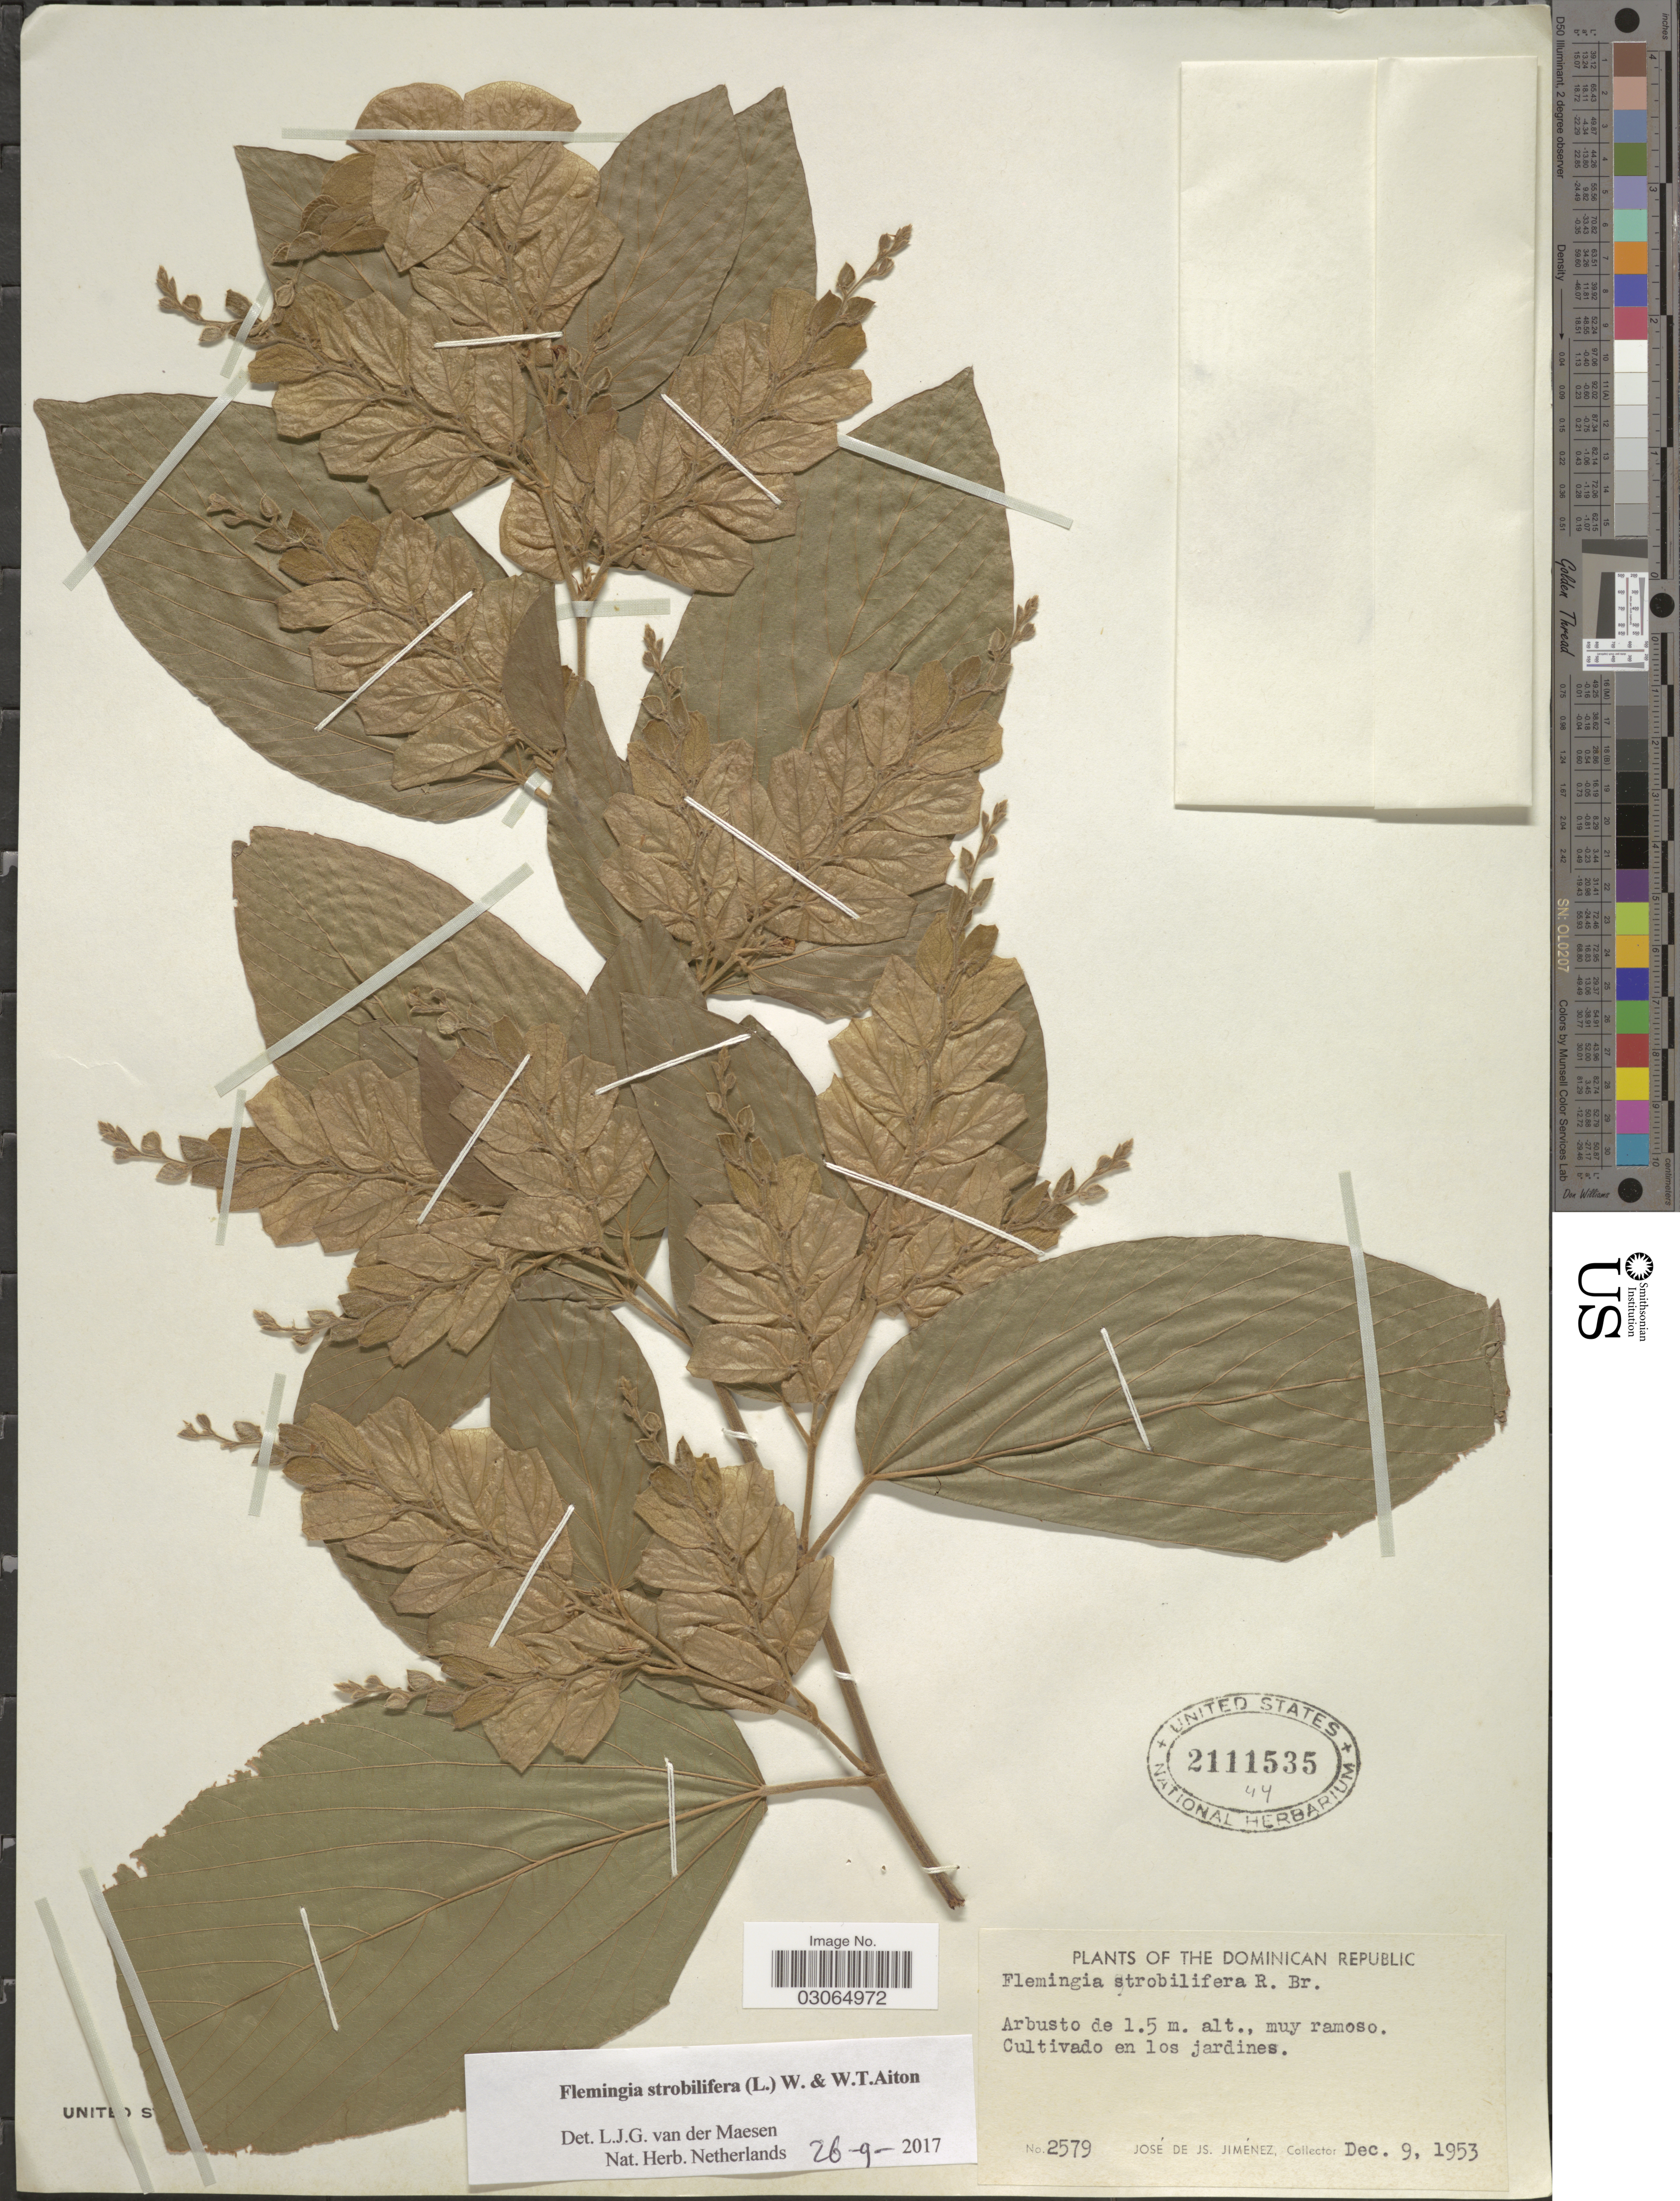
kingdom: Plantae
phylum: Tracheophyta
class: Magnoliopsida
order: Fabales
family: Fabaceae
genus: Flemingia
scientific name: Flemingia strobilifera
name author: (L.) W.T. Aiton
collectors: J. J. Jiménez Almonte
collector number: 2579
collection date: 1953-12-09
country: Dominican Republic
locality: En los jardines.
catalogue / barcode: US 2111535